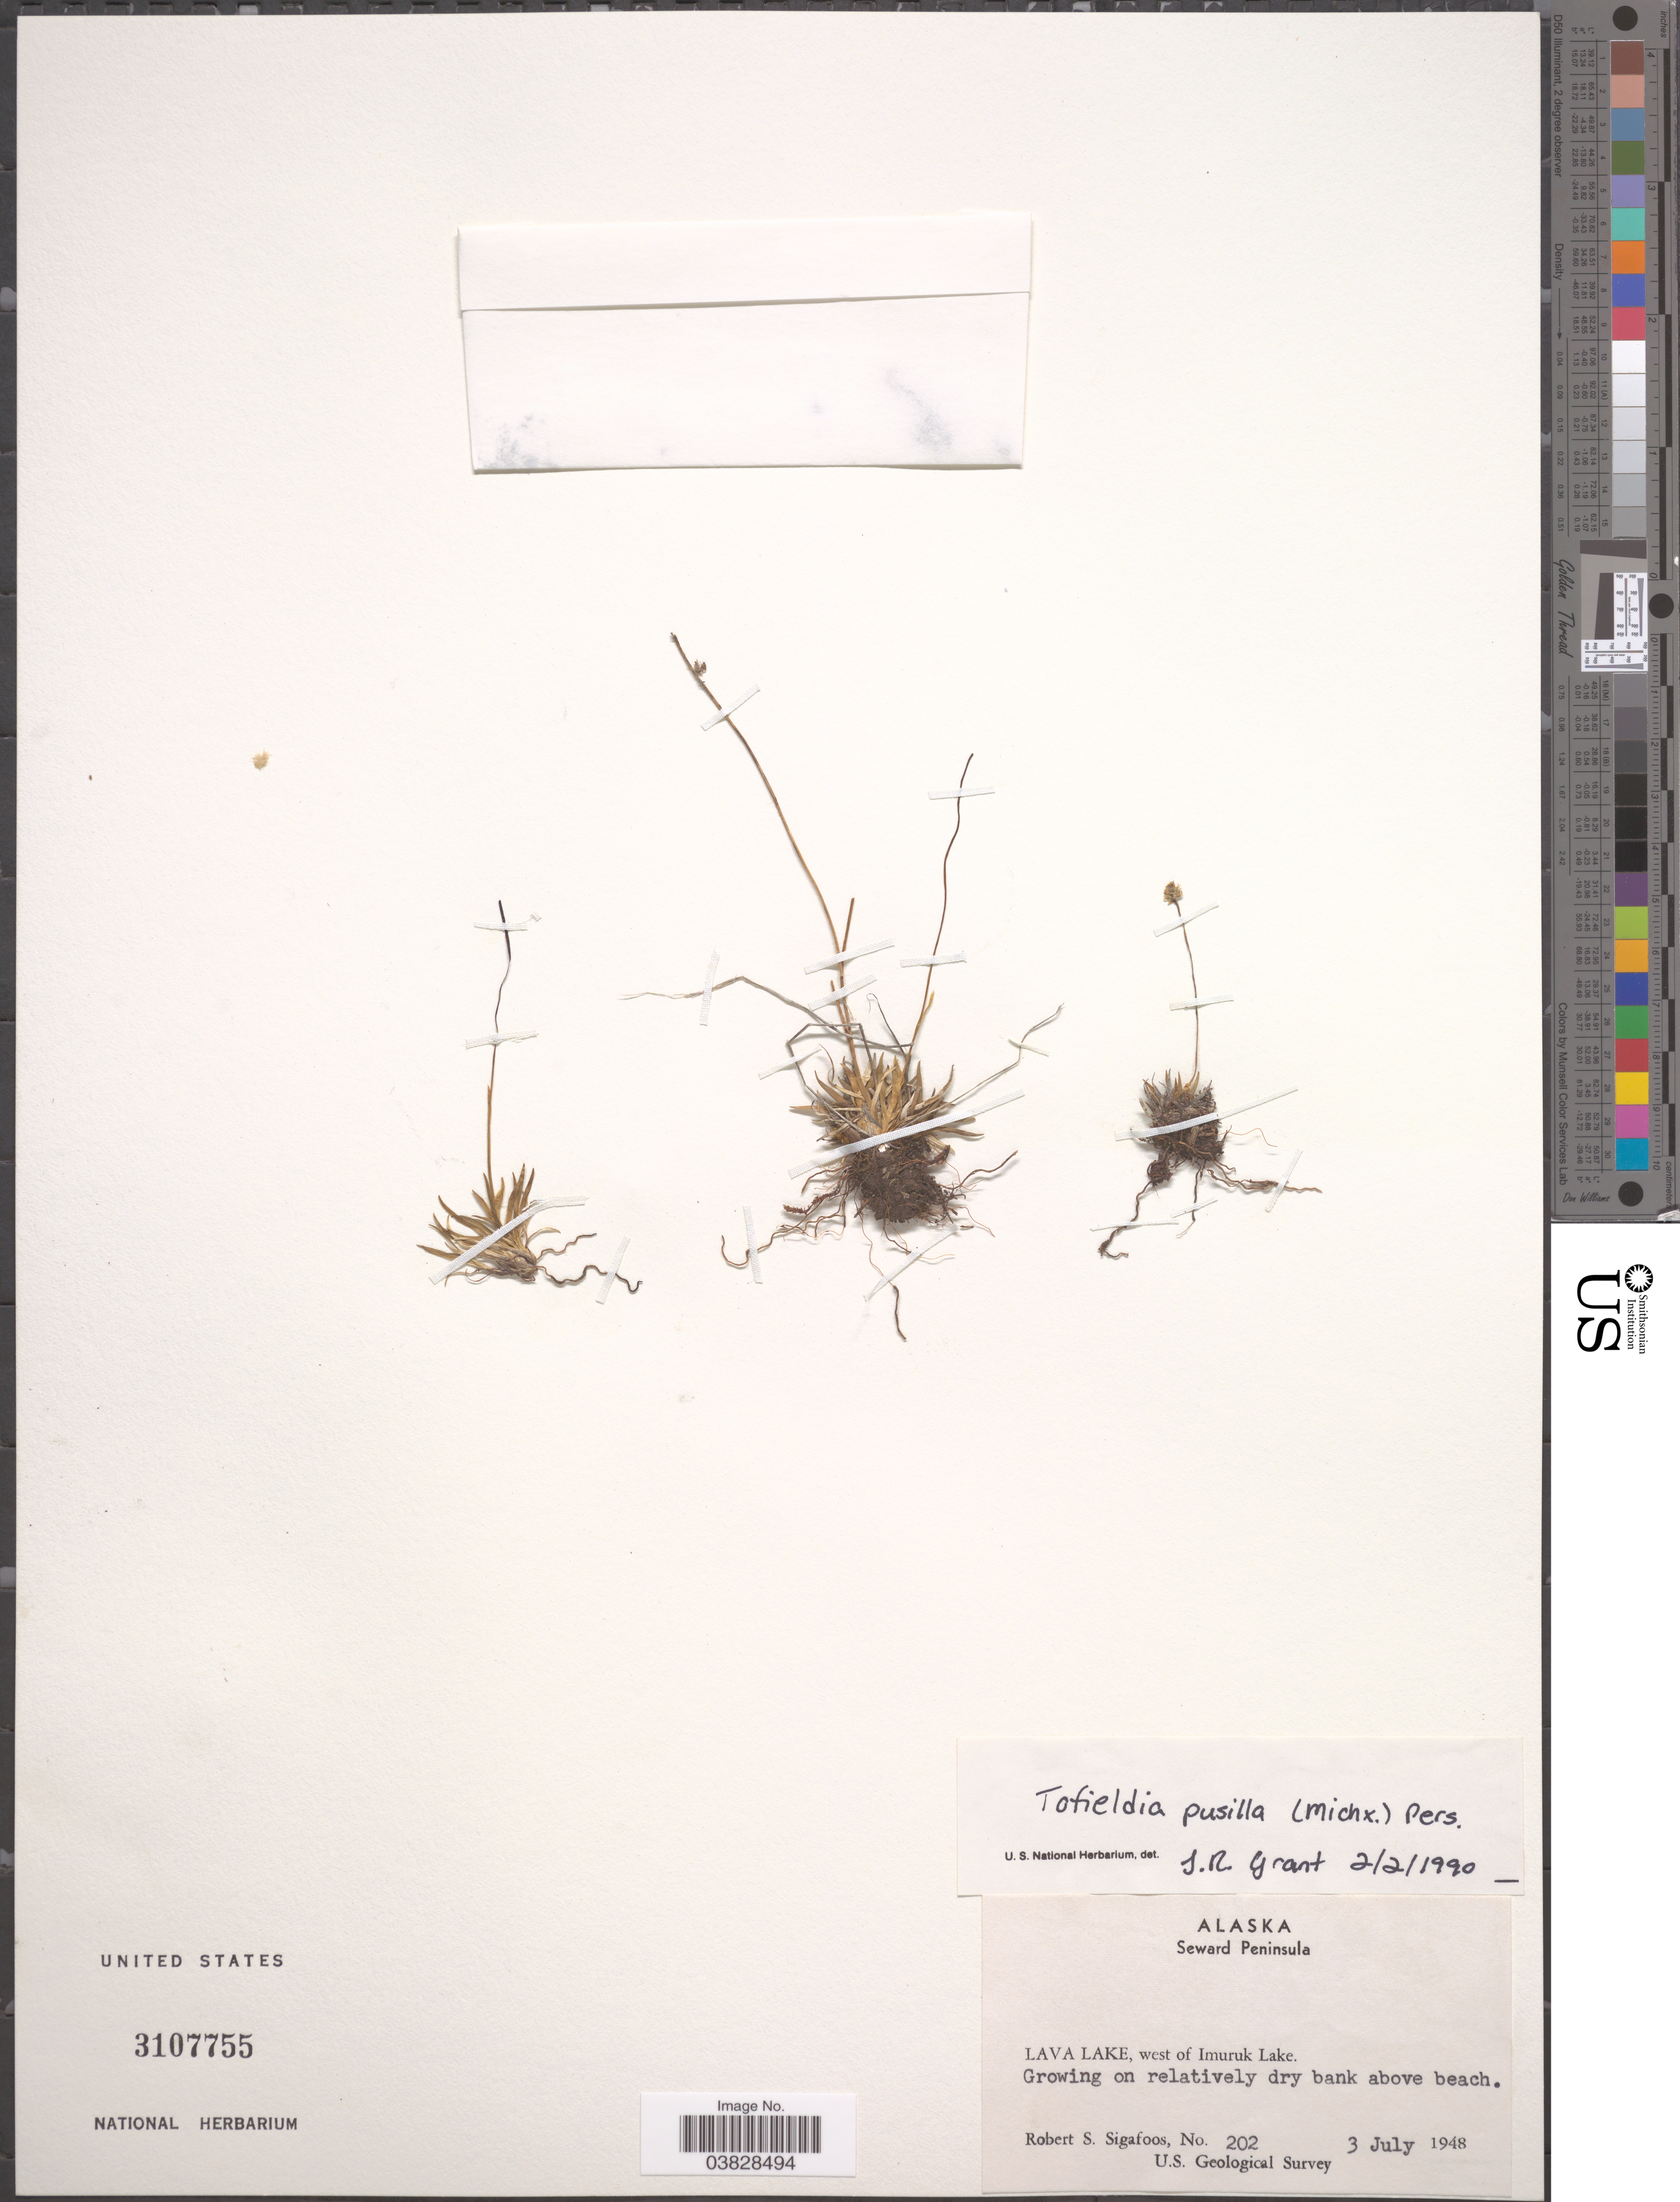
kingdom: Plantae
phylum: Tracheophyta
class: Liliopsida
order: Alismatales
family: Tofieldiaceae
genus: Tofieldia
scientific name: Tofieldia pusilla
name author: (Michx.) Pers.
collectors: R. Sigafoos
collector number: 202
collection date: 1948-07-03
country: United States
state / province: Alaska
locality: Seward Penisula. Lava Lake, west of Imuruk Lake.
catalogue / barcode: US 3107755